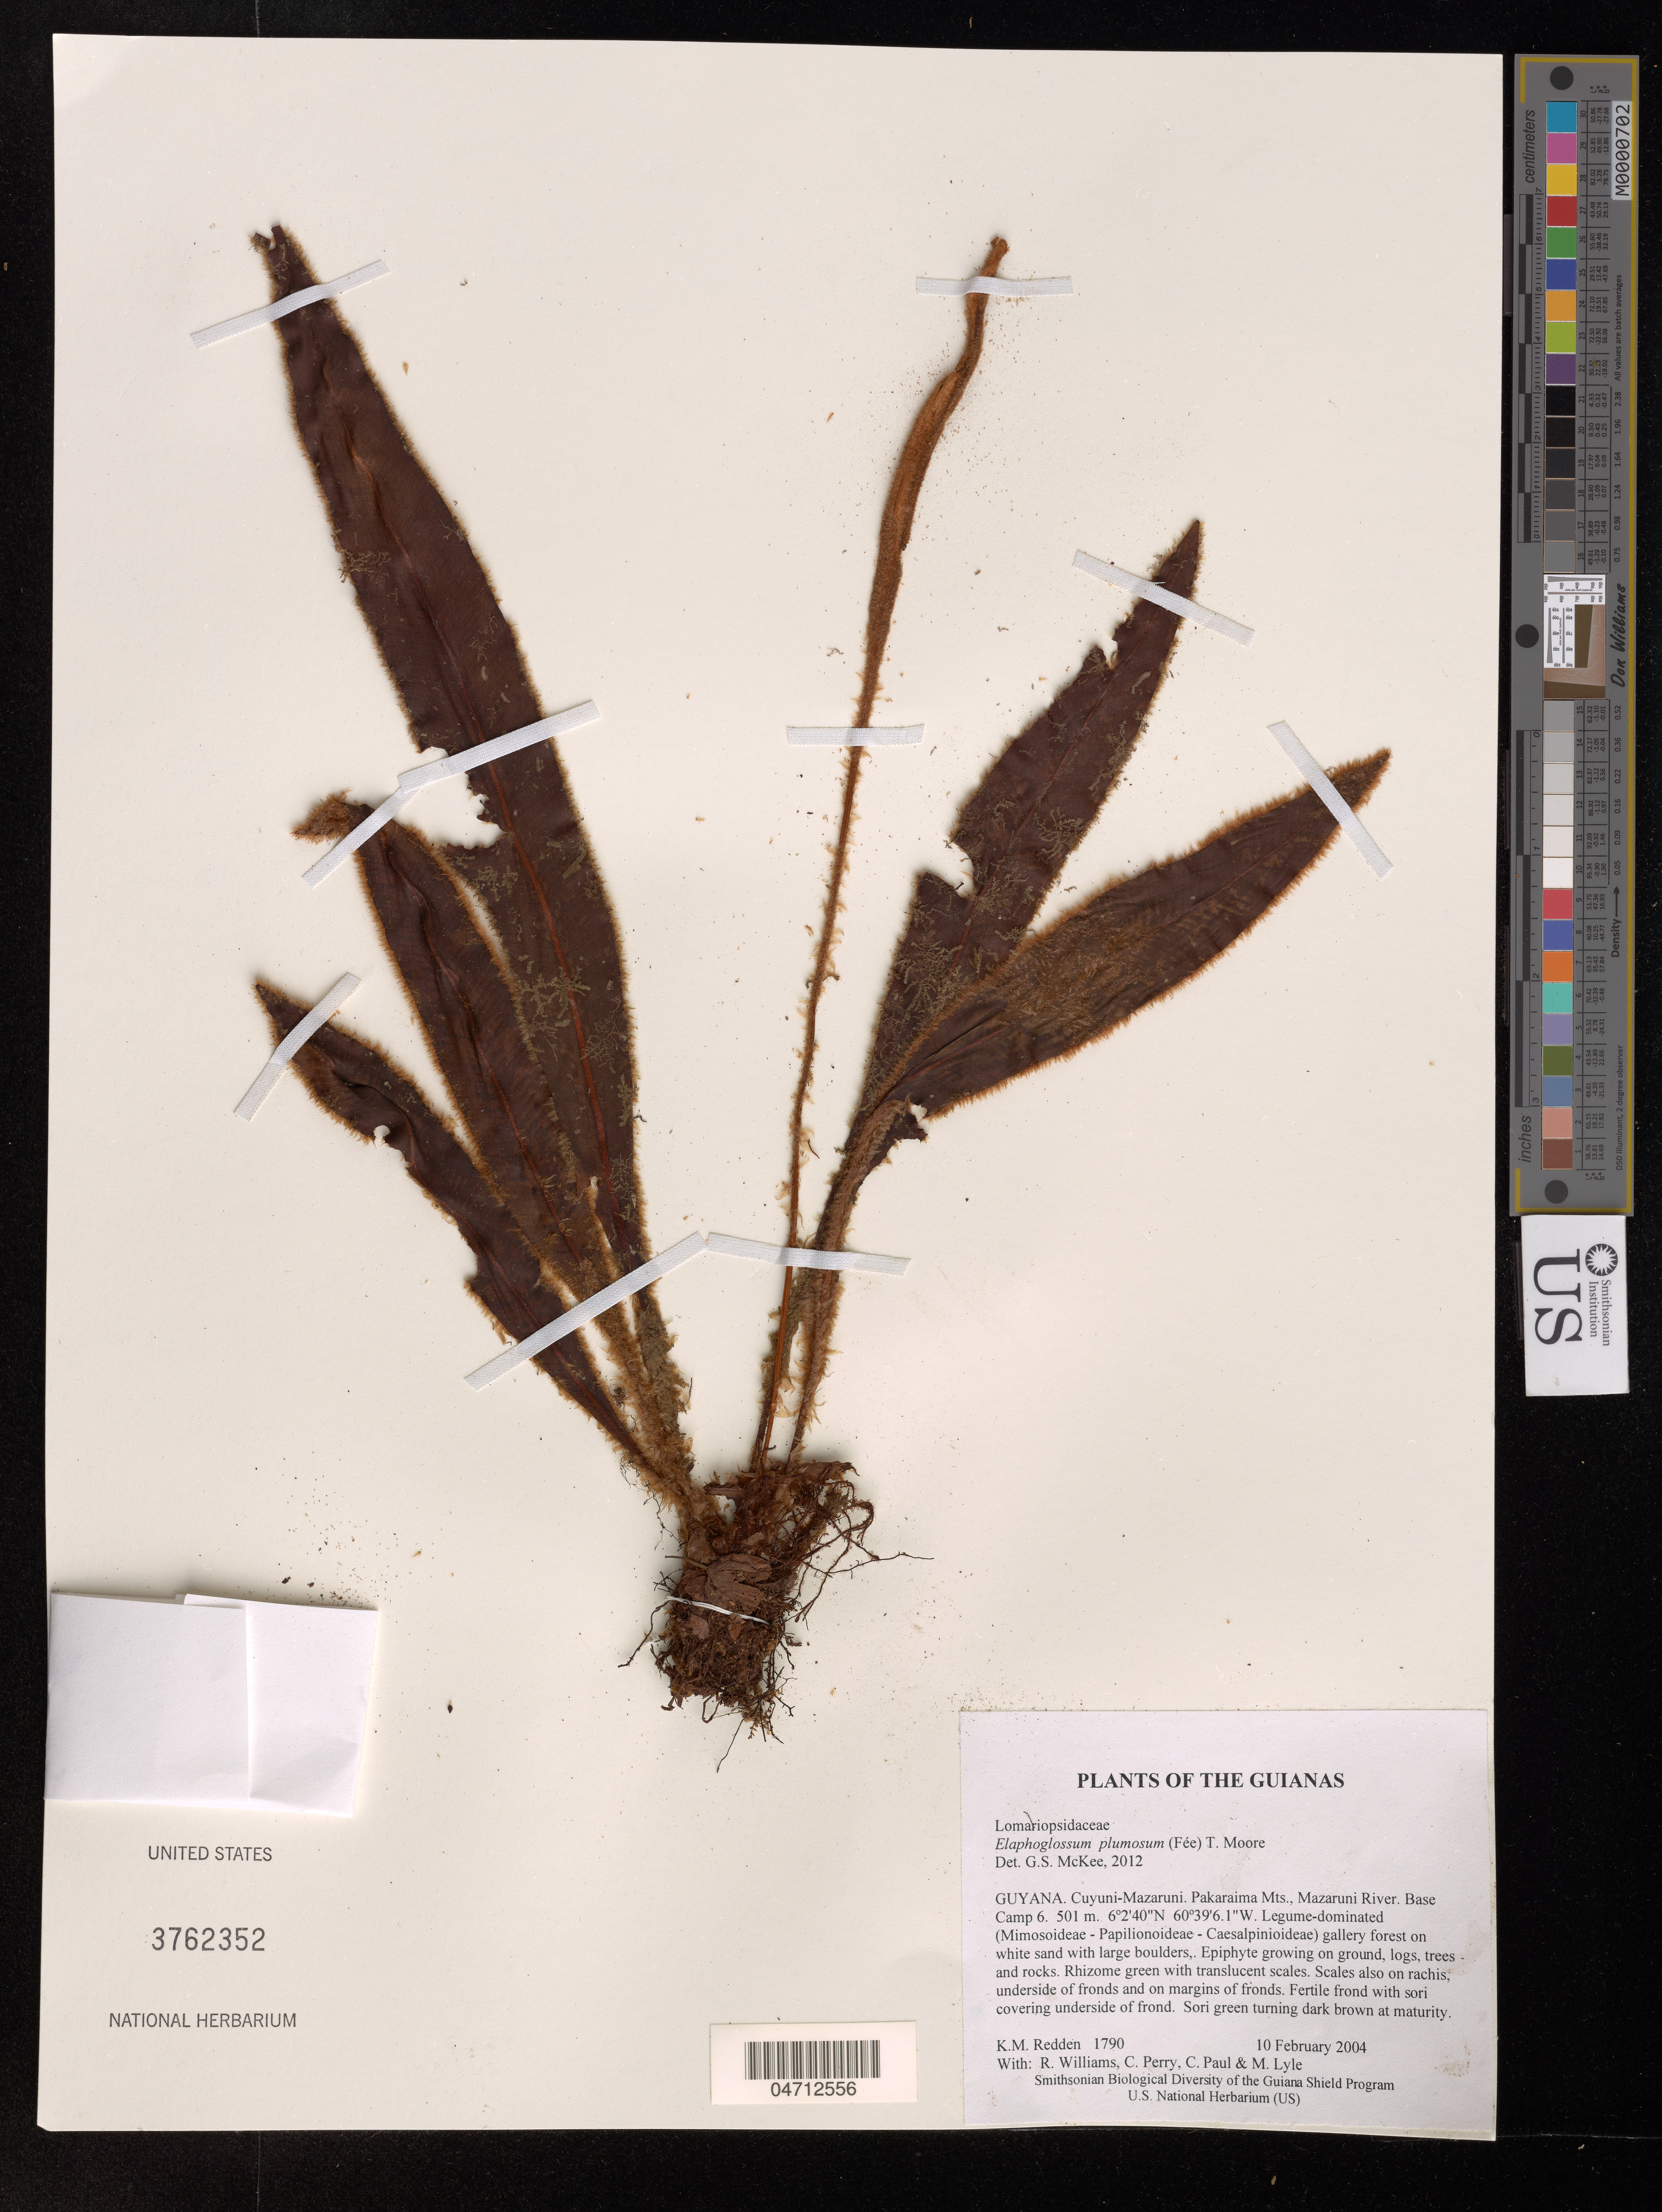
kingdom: Plantae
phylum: Tracheophyta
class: Polypodiopsida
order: Polypodiales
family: Dryopteridaceae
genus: Elaphoglossum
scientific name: Elaphoglossum plumosum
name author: (Fée) T. Moore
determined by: McKee, G. S., (US), NMNH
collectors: K. M. Redden, R. Williams, C. Perry, C. Paul & M. Lyle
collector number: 1790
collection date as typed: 10 February 2004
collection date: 2004-02-10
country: Guyana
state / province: Cuyuni-Mazaruni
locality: Pakaraima Mts., Mazaruni River. Base Camp 6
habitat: Legume-dominated (Mimosoideae - Papilionoideae - Caesalpinioideae) gallery forest on white sand with large boulders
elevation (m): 501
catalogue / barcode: US 3762352